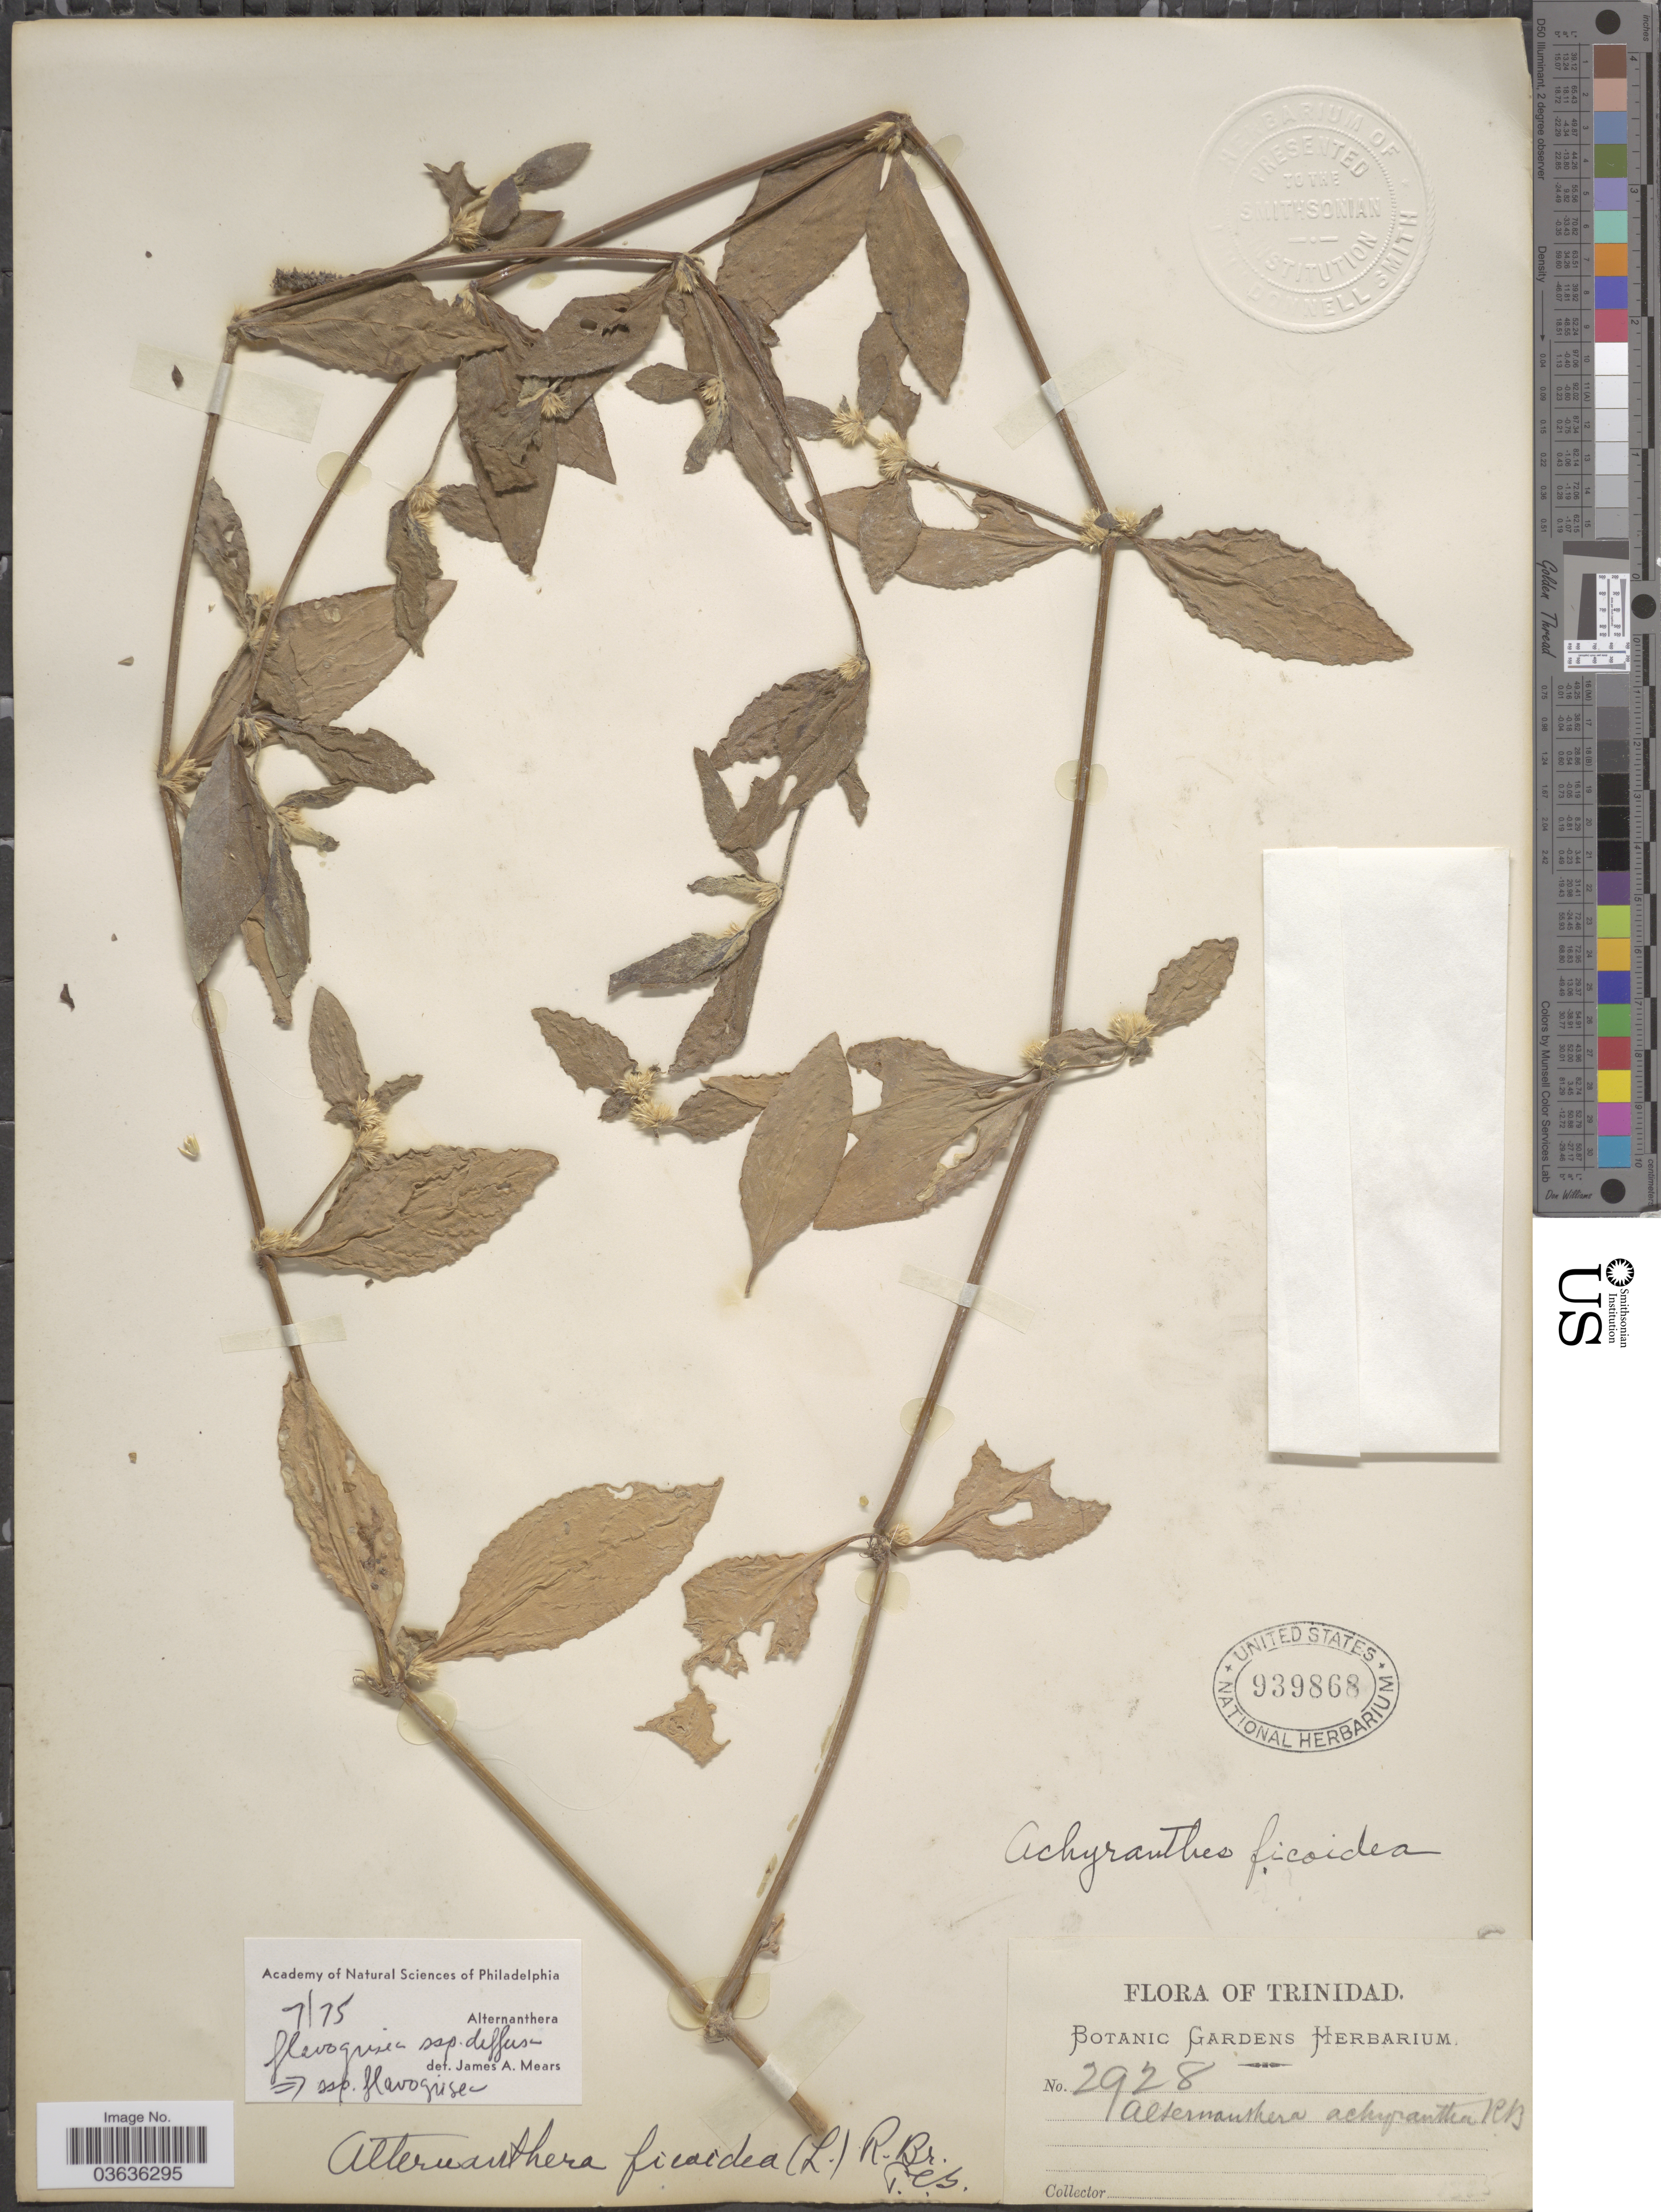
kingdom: Plantae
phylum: Tracheophyta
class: Magnoliopsida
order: Caryophyllales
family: Amaranthaceae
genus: Alternanthera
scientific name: Alternanthera flavogrisea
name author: Urb.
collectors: ex herb. Botanic Gardens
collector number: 2928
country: Trinidad and Tobago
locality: Trinidad.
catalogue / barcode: US 939868